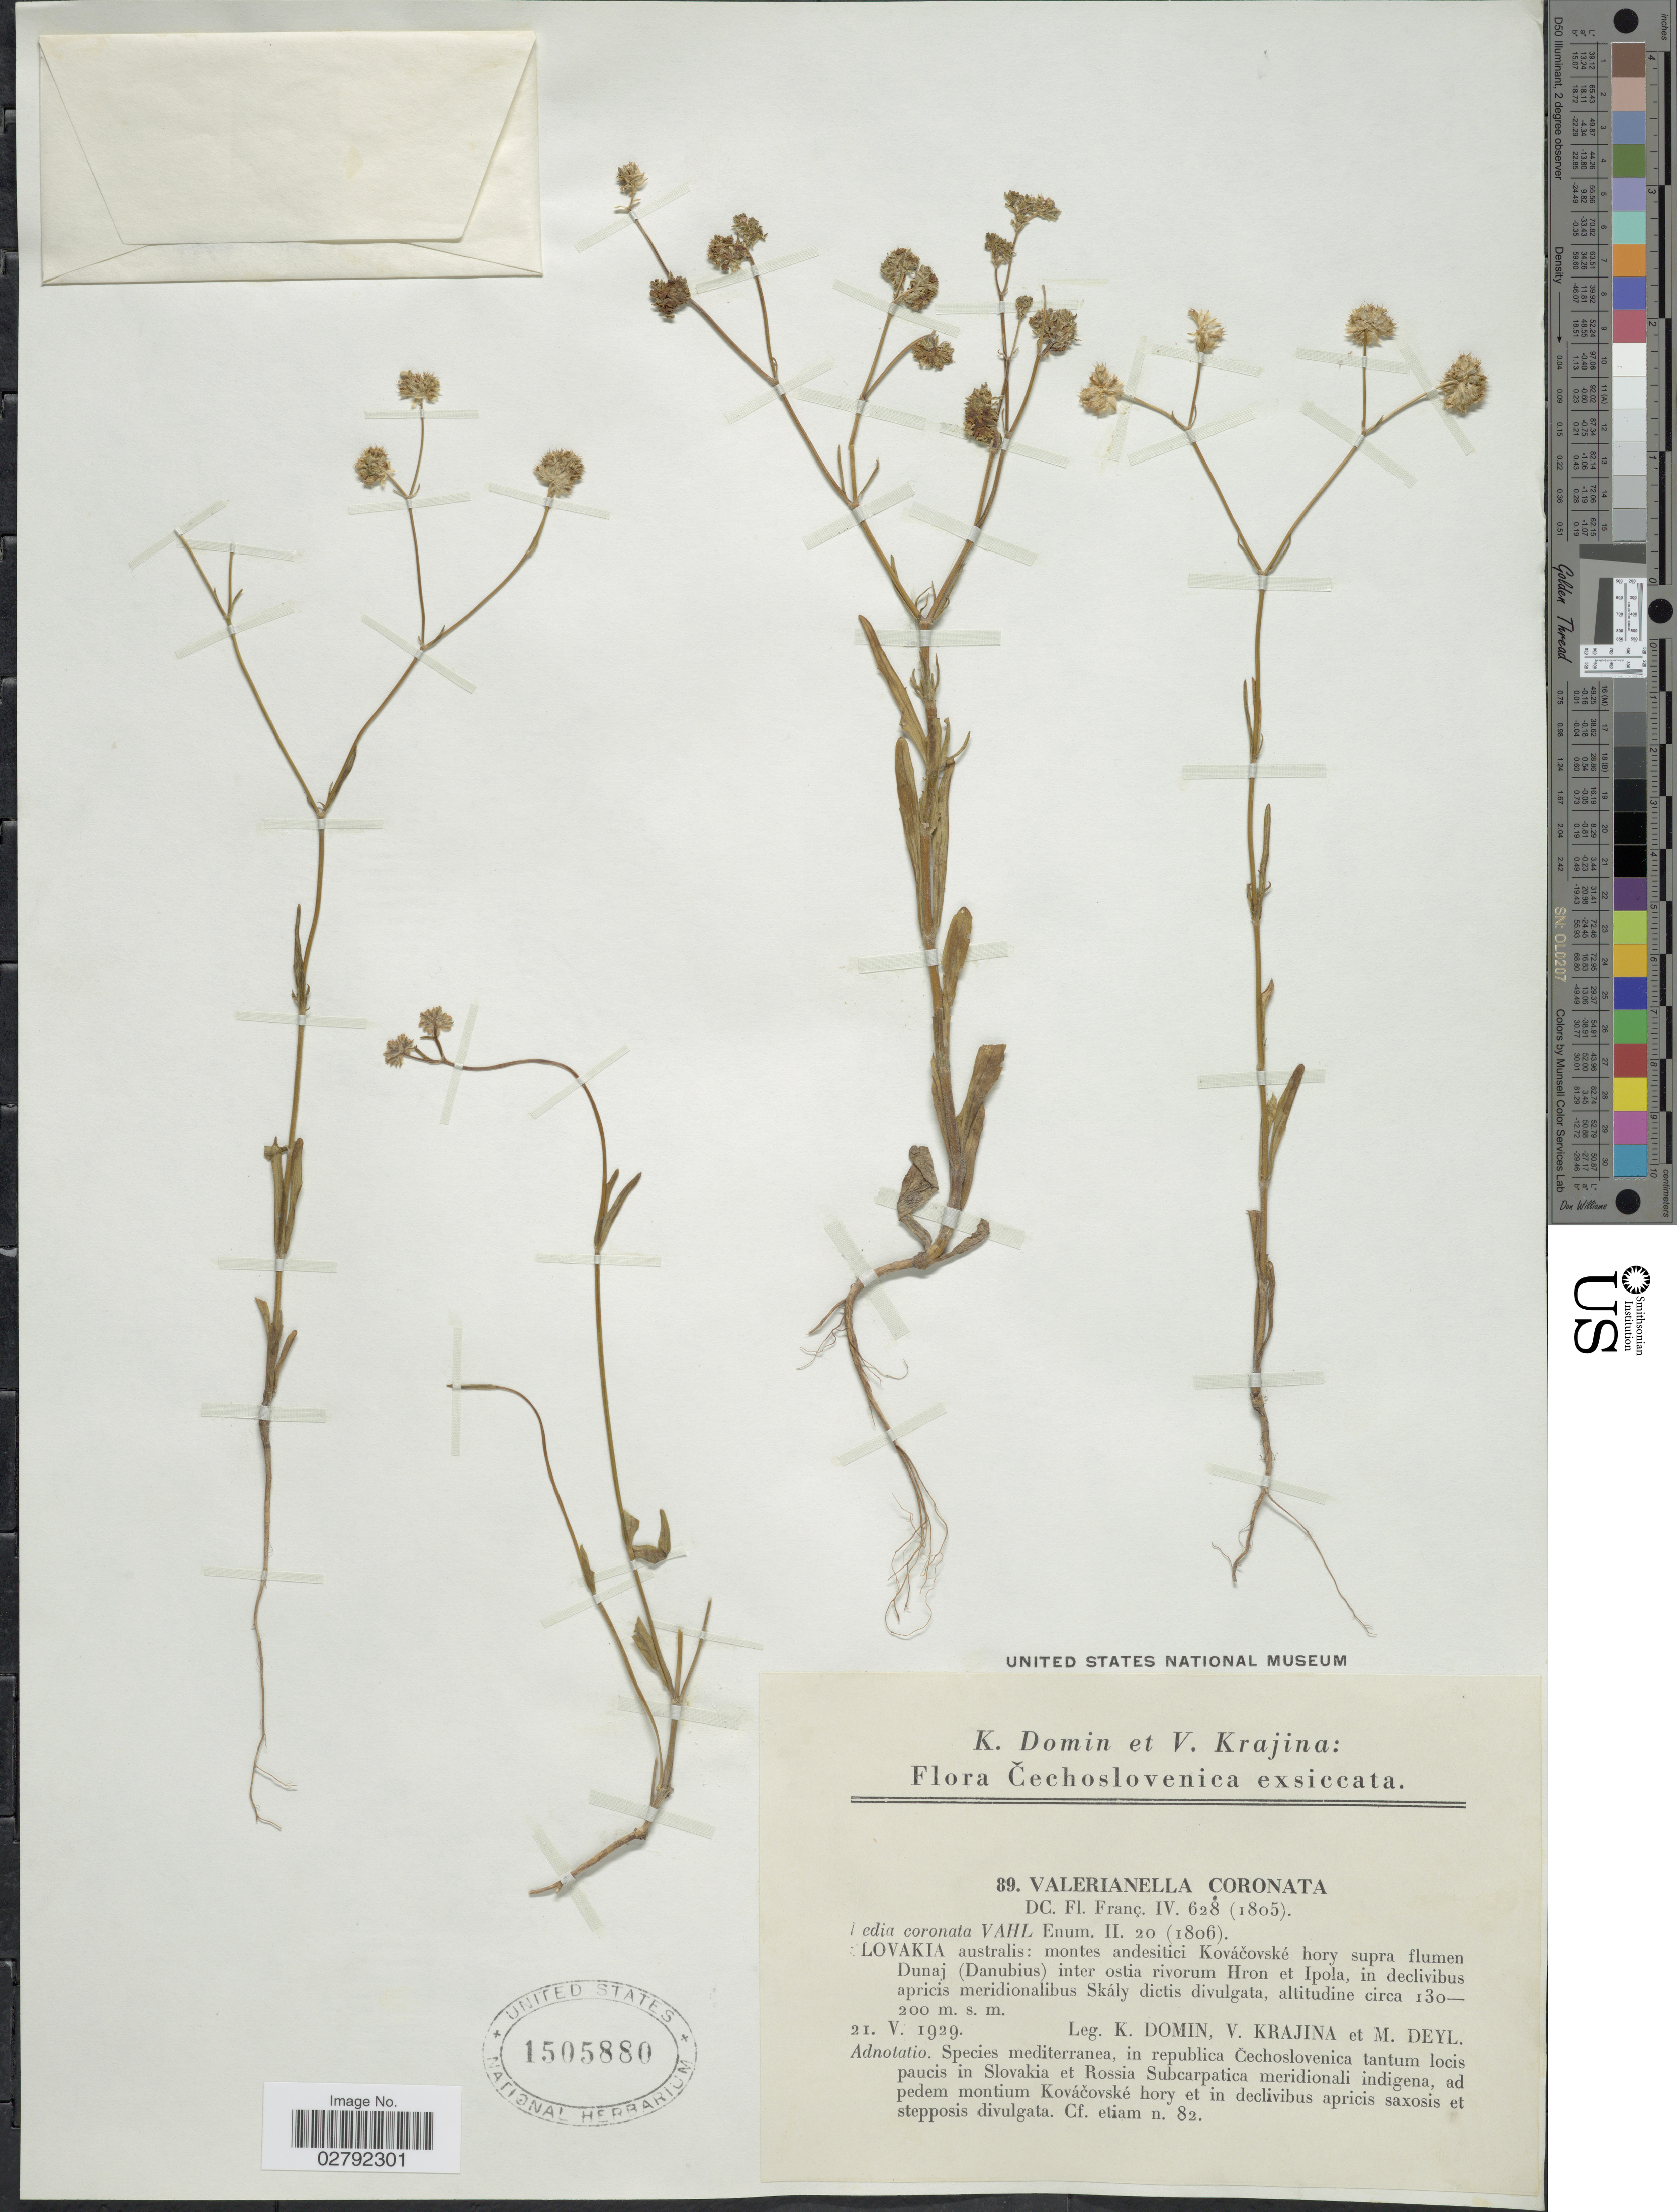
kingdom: Plantae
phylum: Tracheophyta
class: Magnoliopsida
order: Dipsacales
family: Caprifoliaceae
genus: Valerianella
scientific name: Valerianella coronata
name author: (L.) DC.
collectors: K. Domin, V. Krajina & M. Deyl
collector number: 89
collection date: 1929-05-21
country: Slovakia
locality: Cechoslovenica. Slovakia australis: montes andesitici Kovácovské hory supra flumen Dunaj (Danubius) inter ostia rivorum Hron et Ipola, in declivibus apricis meridionalibus Skály dictis divulgata.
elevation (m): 130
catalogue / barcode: US 1505880